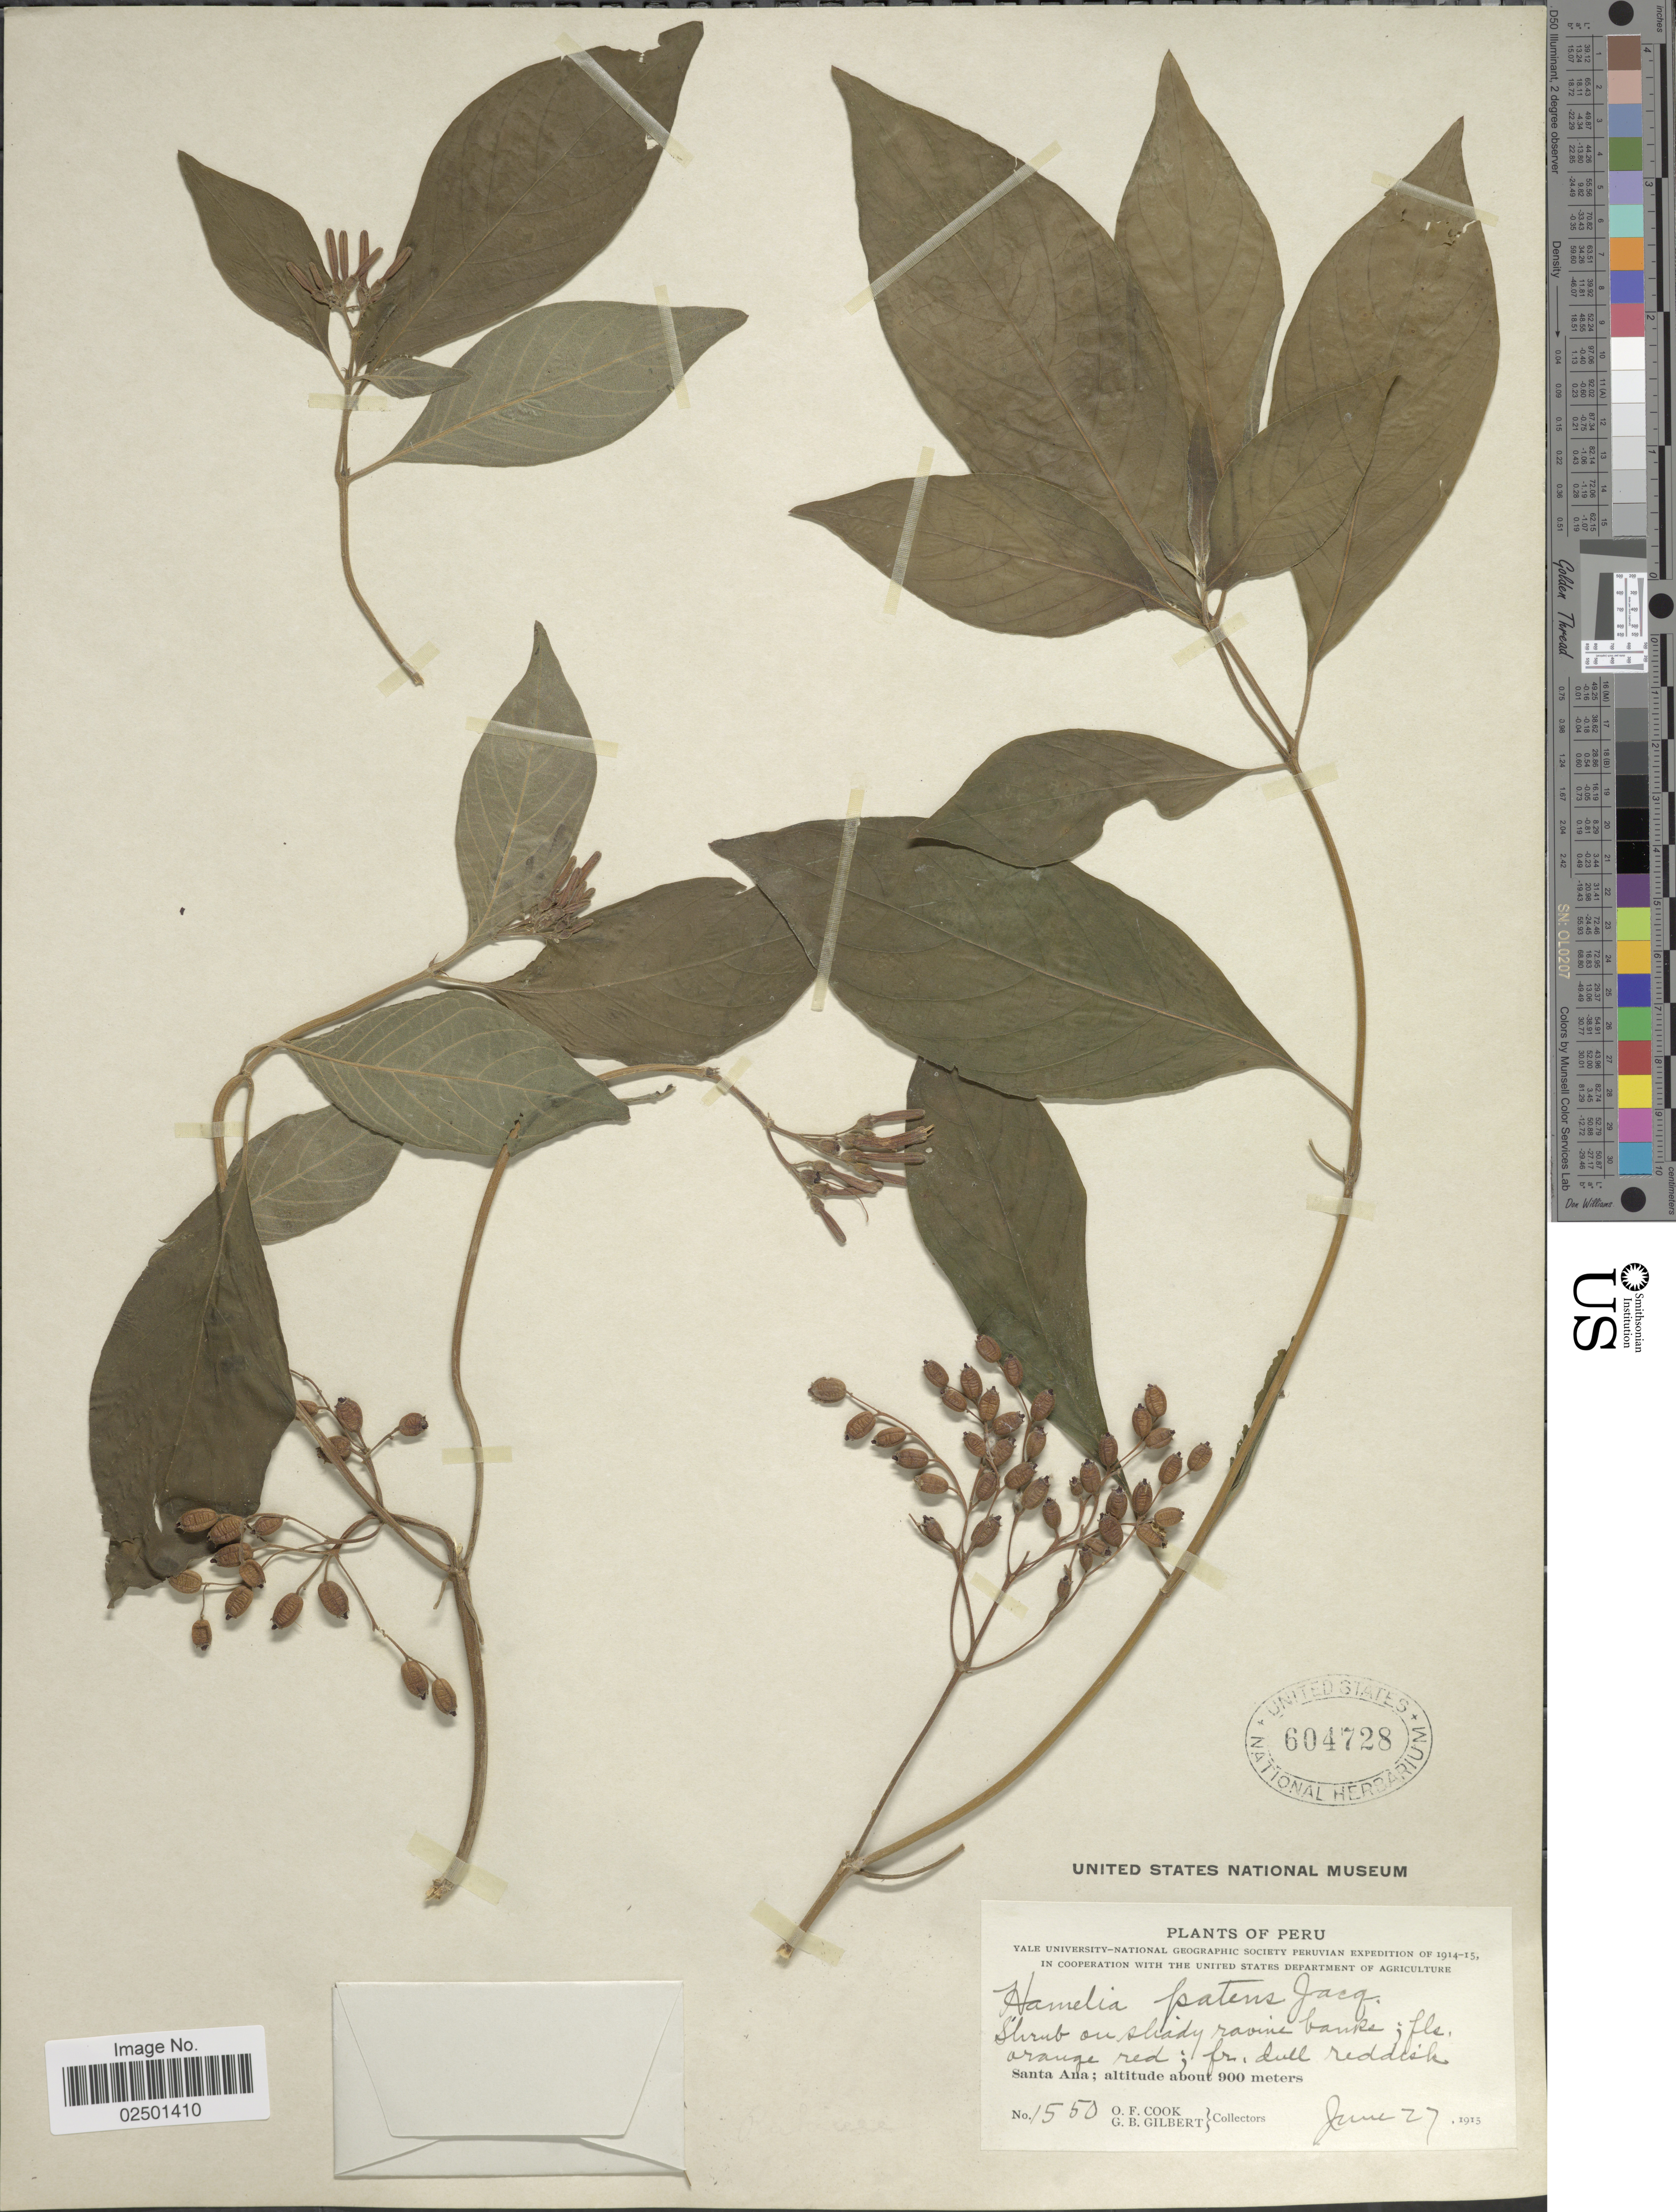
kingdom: Plantae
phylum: Tracheophyta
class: Magnoliopsida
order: Gentianales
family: Rubiaceae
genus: Hamelia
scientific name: Hamelia patens var. patens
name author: Jacq.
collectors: O. F. Cook & G. B. Gilbert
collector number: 1550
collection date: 1915-06-27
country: Peru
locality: Shrub on shady ravine banks. Santa Ana.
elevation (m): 900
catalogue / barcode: US 604728